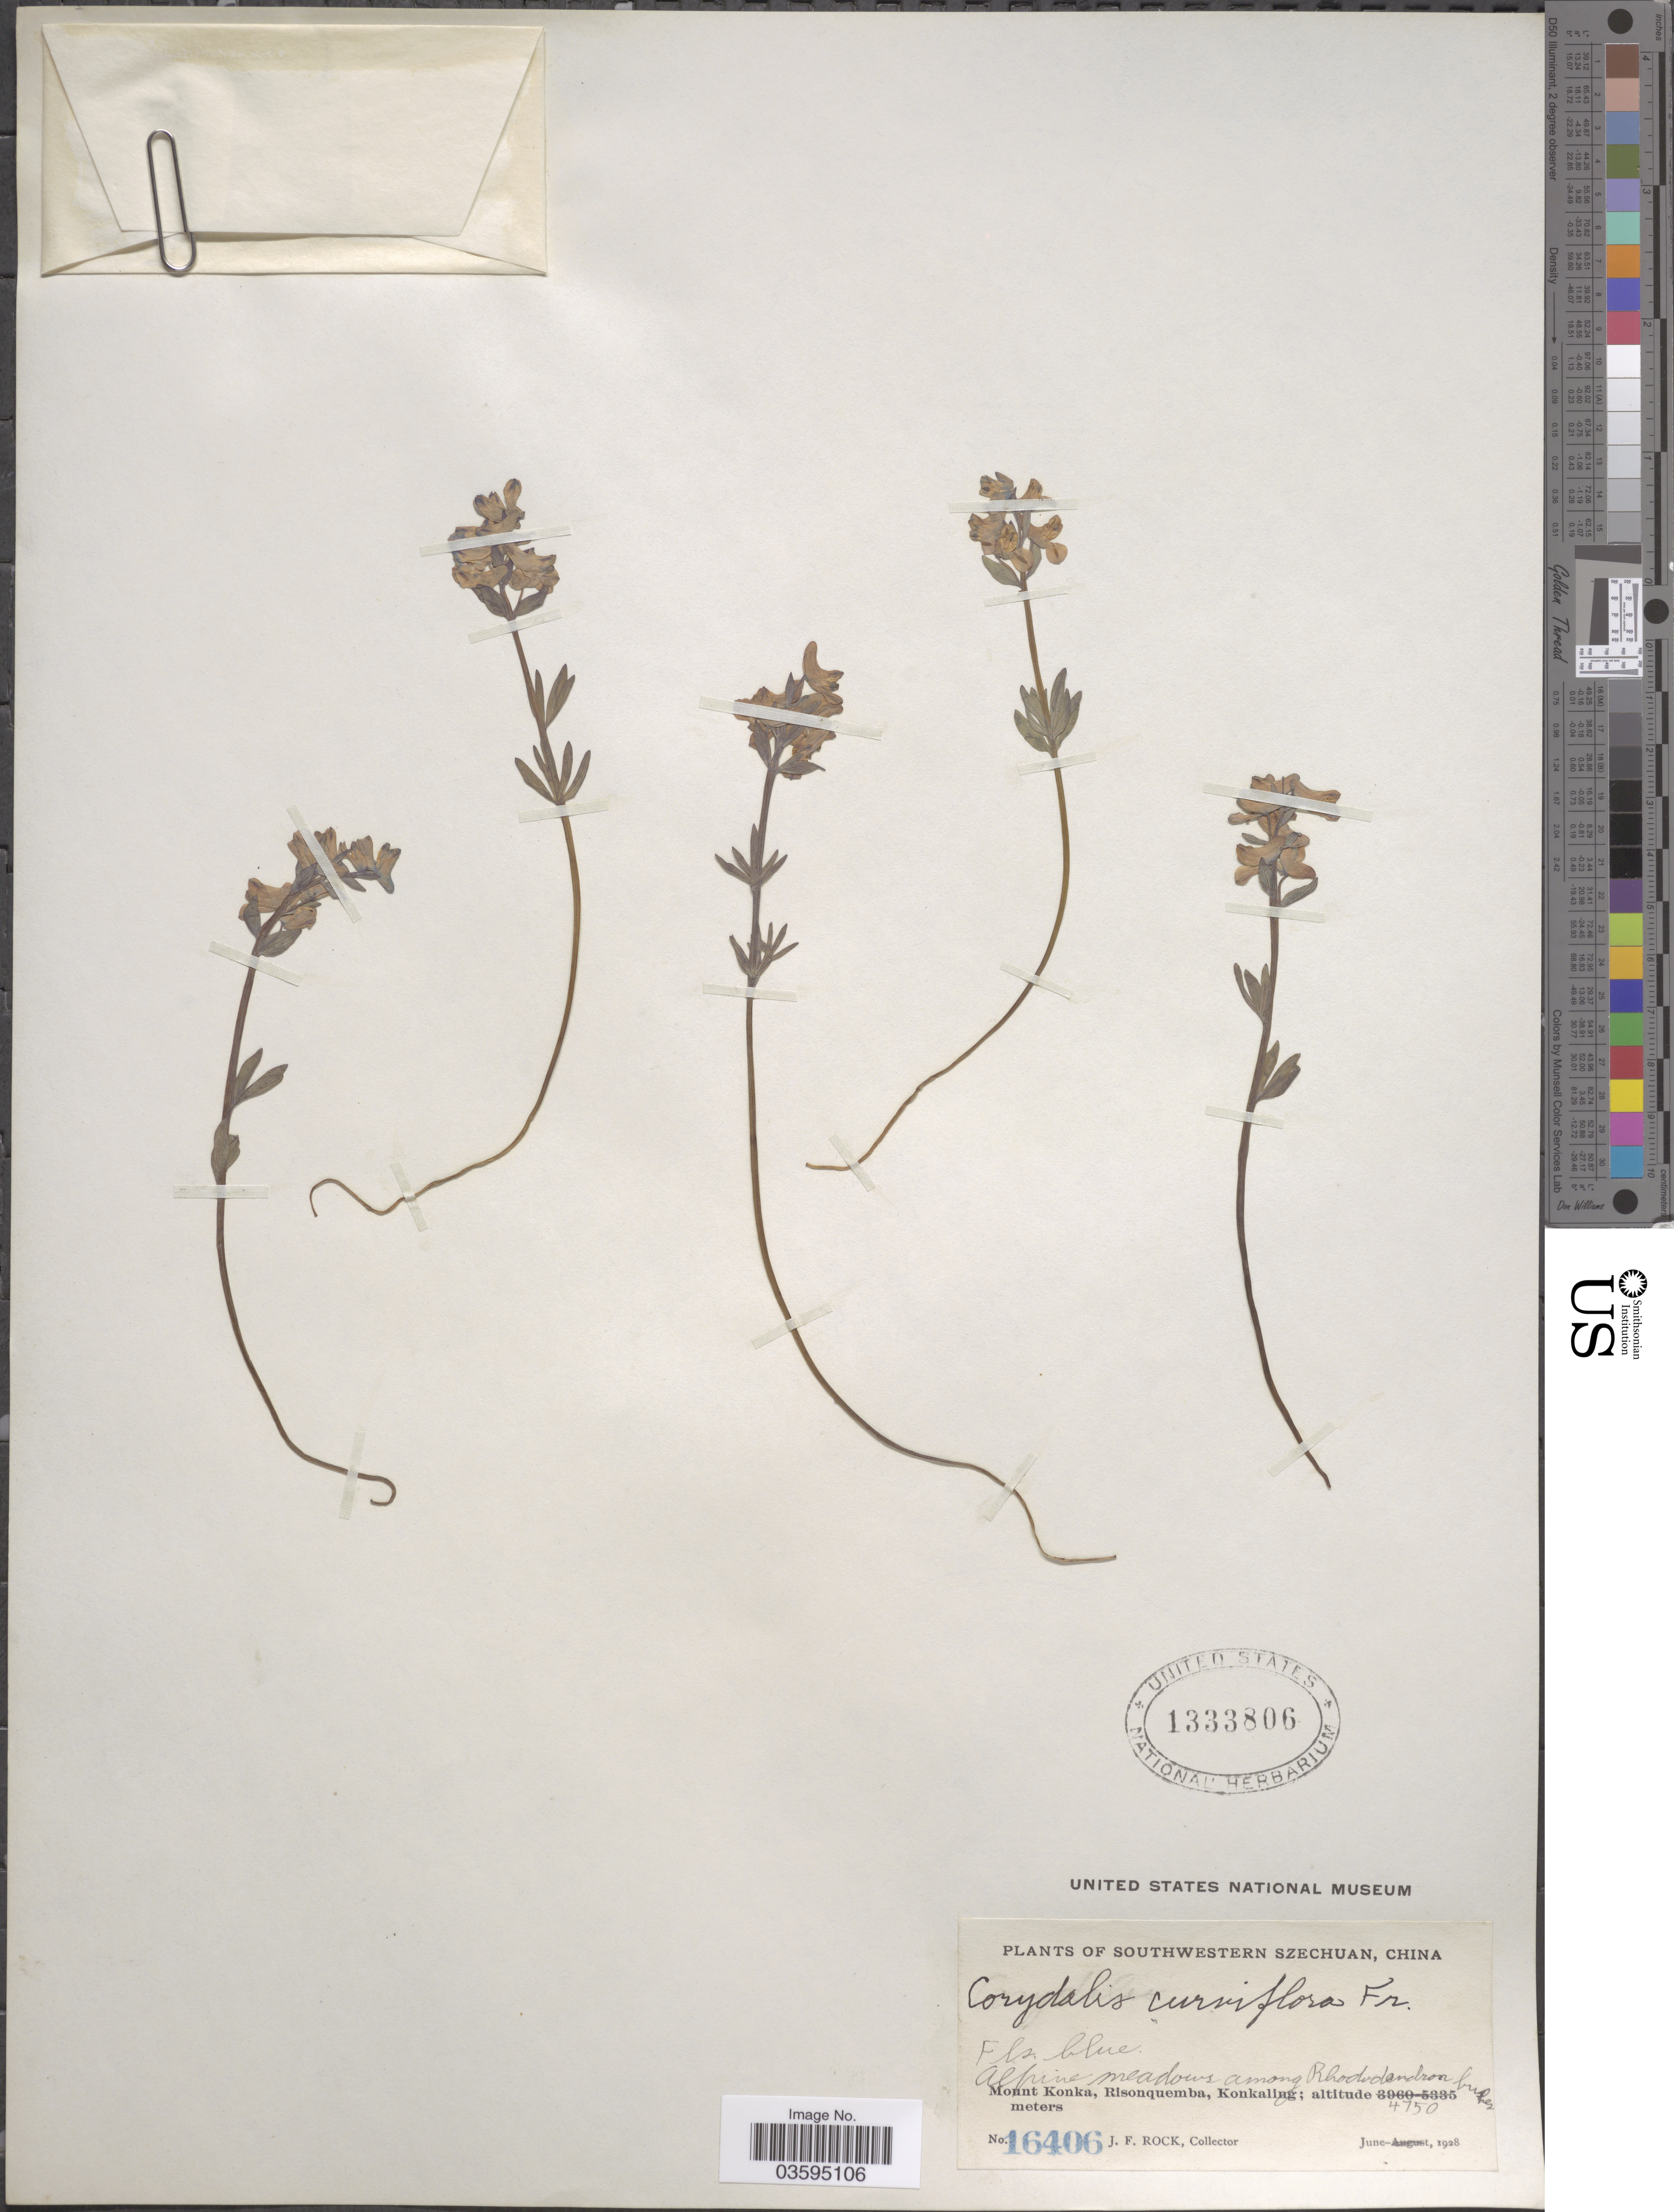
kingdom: Plantae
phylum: Tracheophyta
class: Magnoliopsida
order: Ranunculales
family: Papaveraceae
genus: Corydalis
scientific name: Corydalis curviflora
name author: Maxim. ex Hemsl.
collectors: J. Rock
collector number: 16406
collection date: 1928-06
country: China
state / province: Sichuan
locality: Southwestern Szechuan. Mount Konka, Risonquemba, Konkaling.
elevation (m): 4750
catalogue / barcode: US 1333806